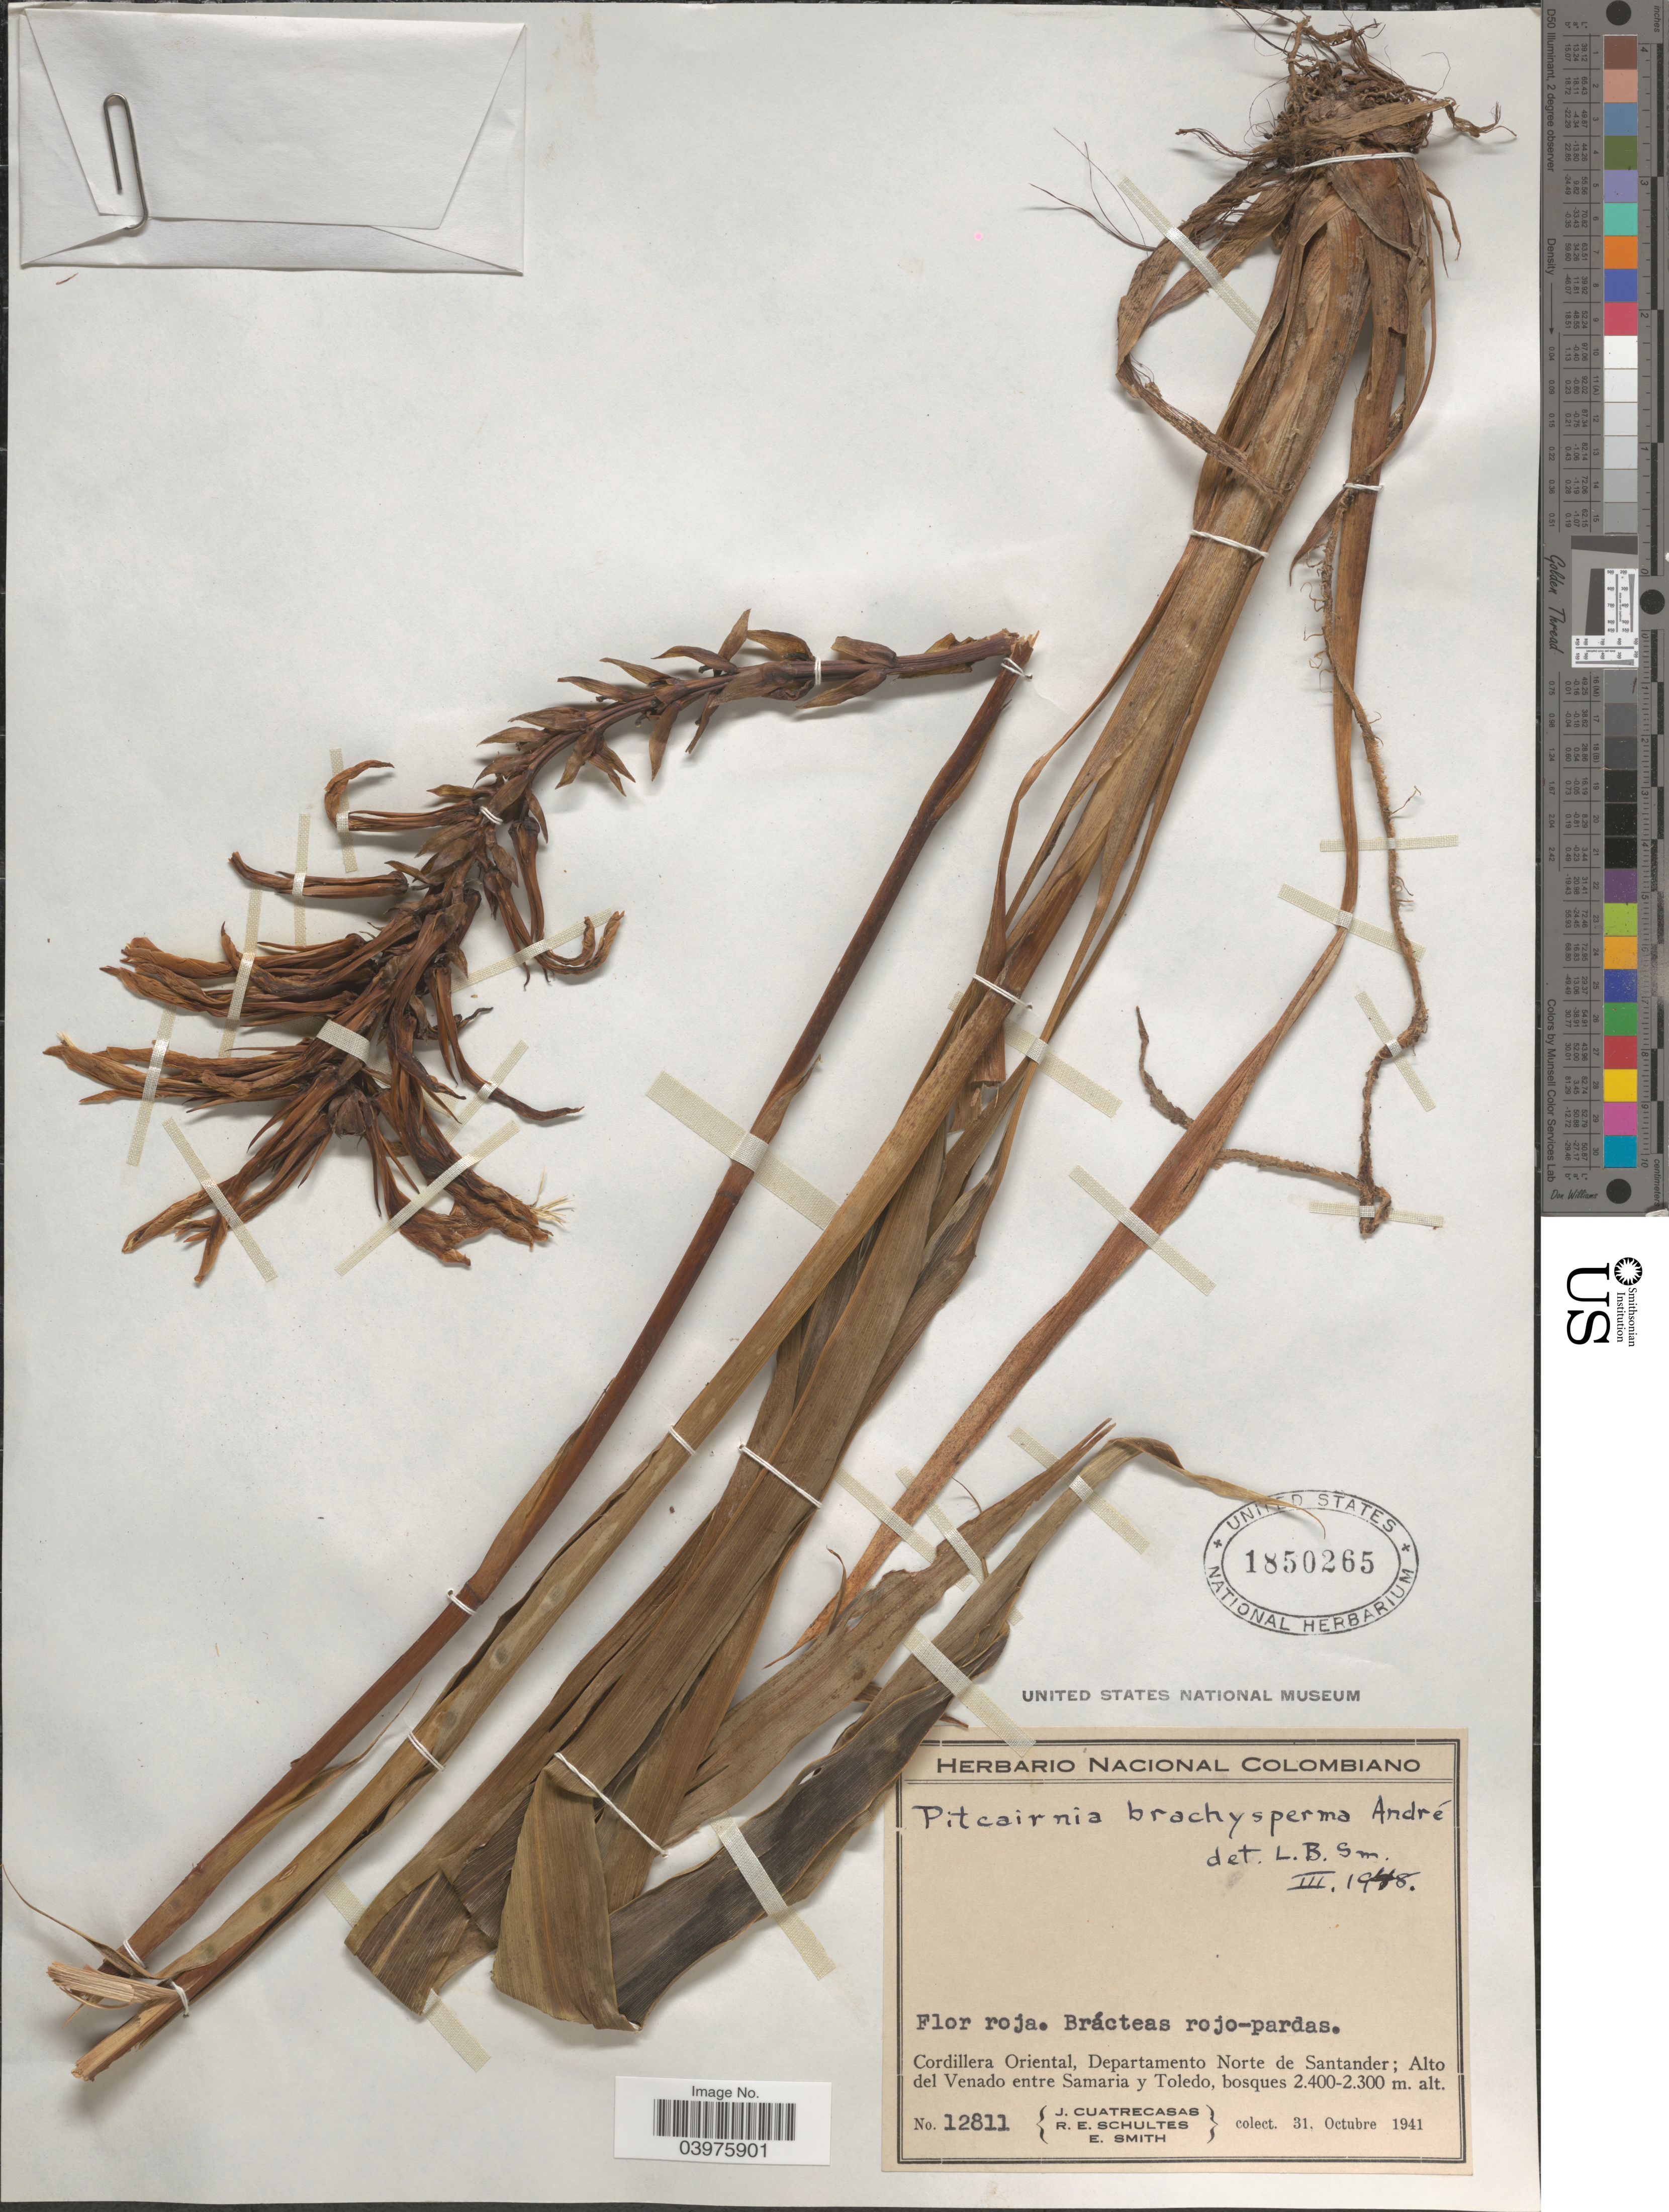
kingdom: Plantae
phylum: Tracheophyta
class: Liliopsida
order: Poales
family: Bromeliaceae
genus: Pitcairnia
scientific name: Pitcairnia brachysperma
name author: André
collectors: J. Cuatrecasas, R. E. Schultes & E. Smith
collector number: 12811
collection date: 1941-10-31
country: Colombia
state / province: Norte de Santander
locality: Cordillera Oriental, Departamento Norte de Santander; Alto del Venado entre Samaria y Toledo.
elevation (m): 2300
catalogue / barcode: US 1850265